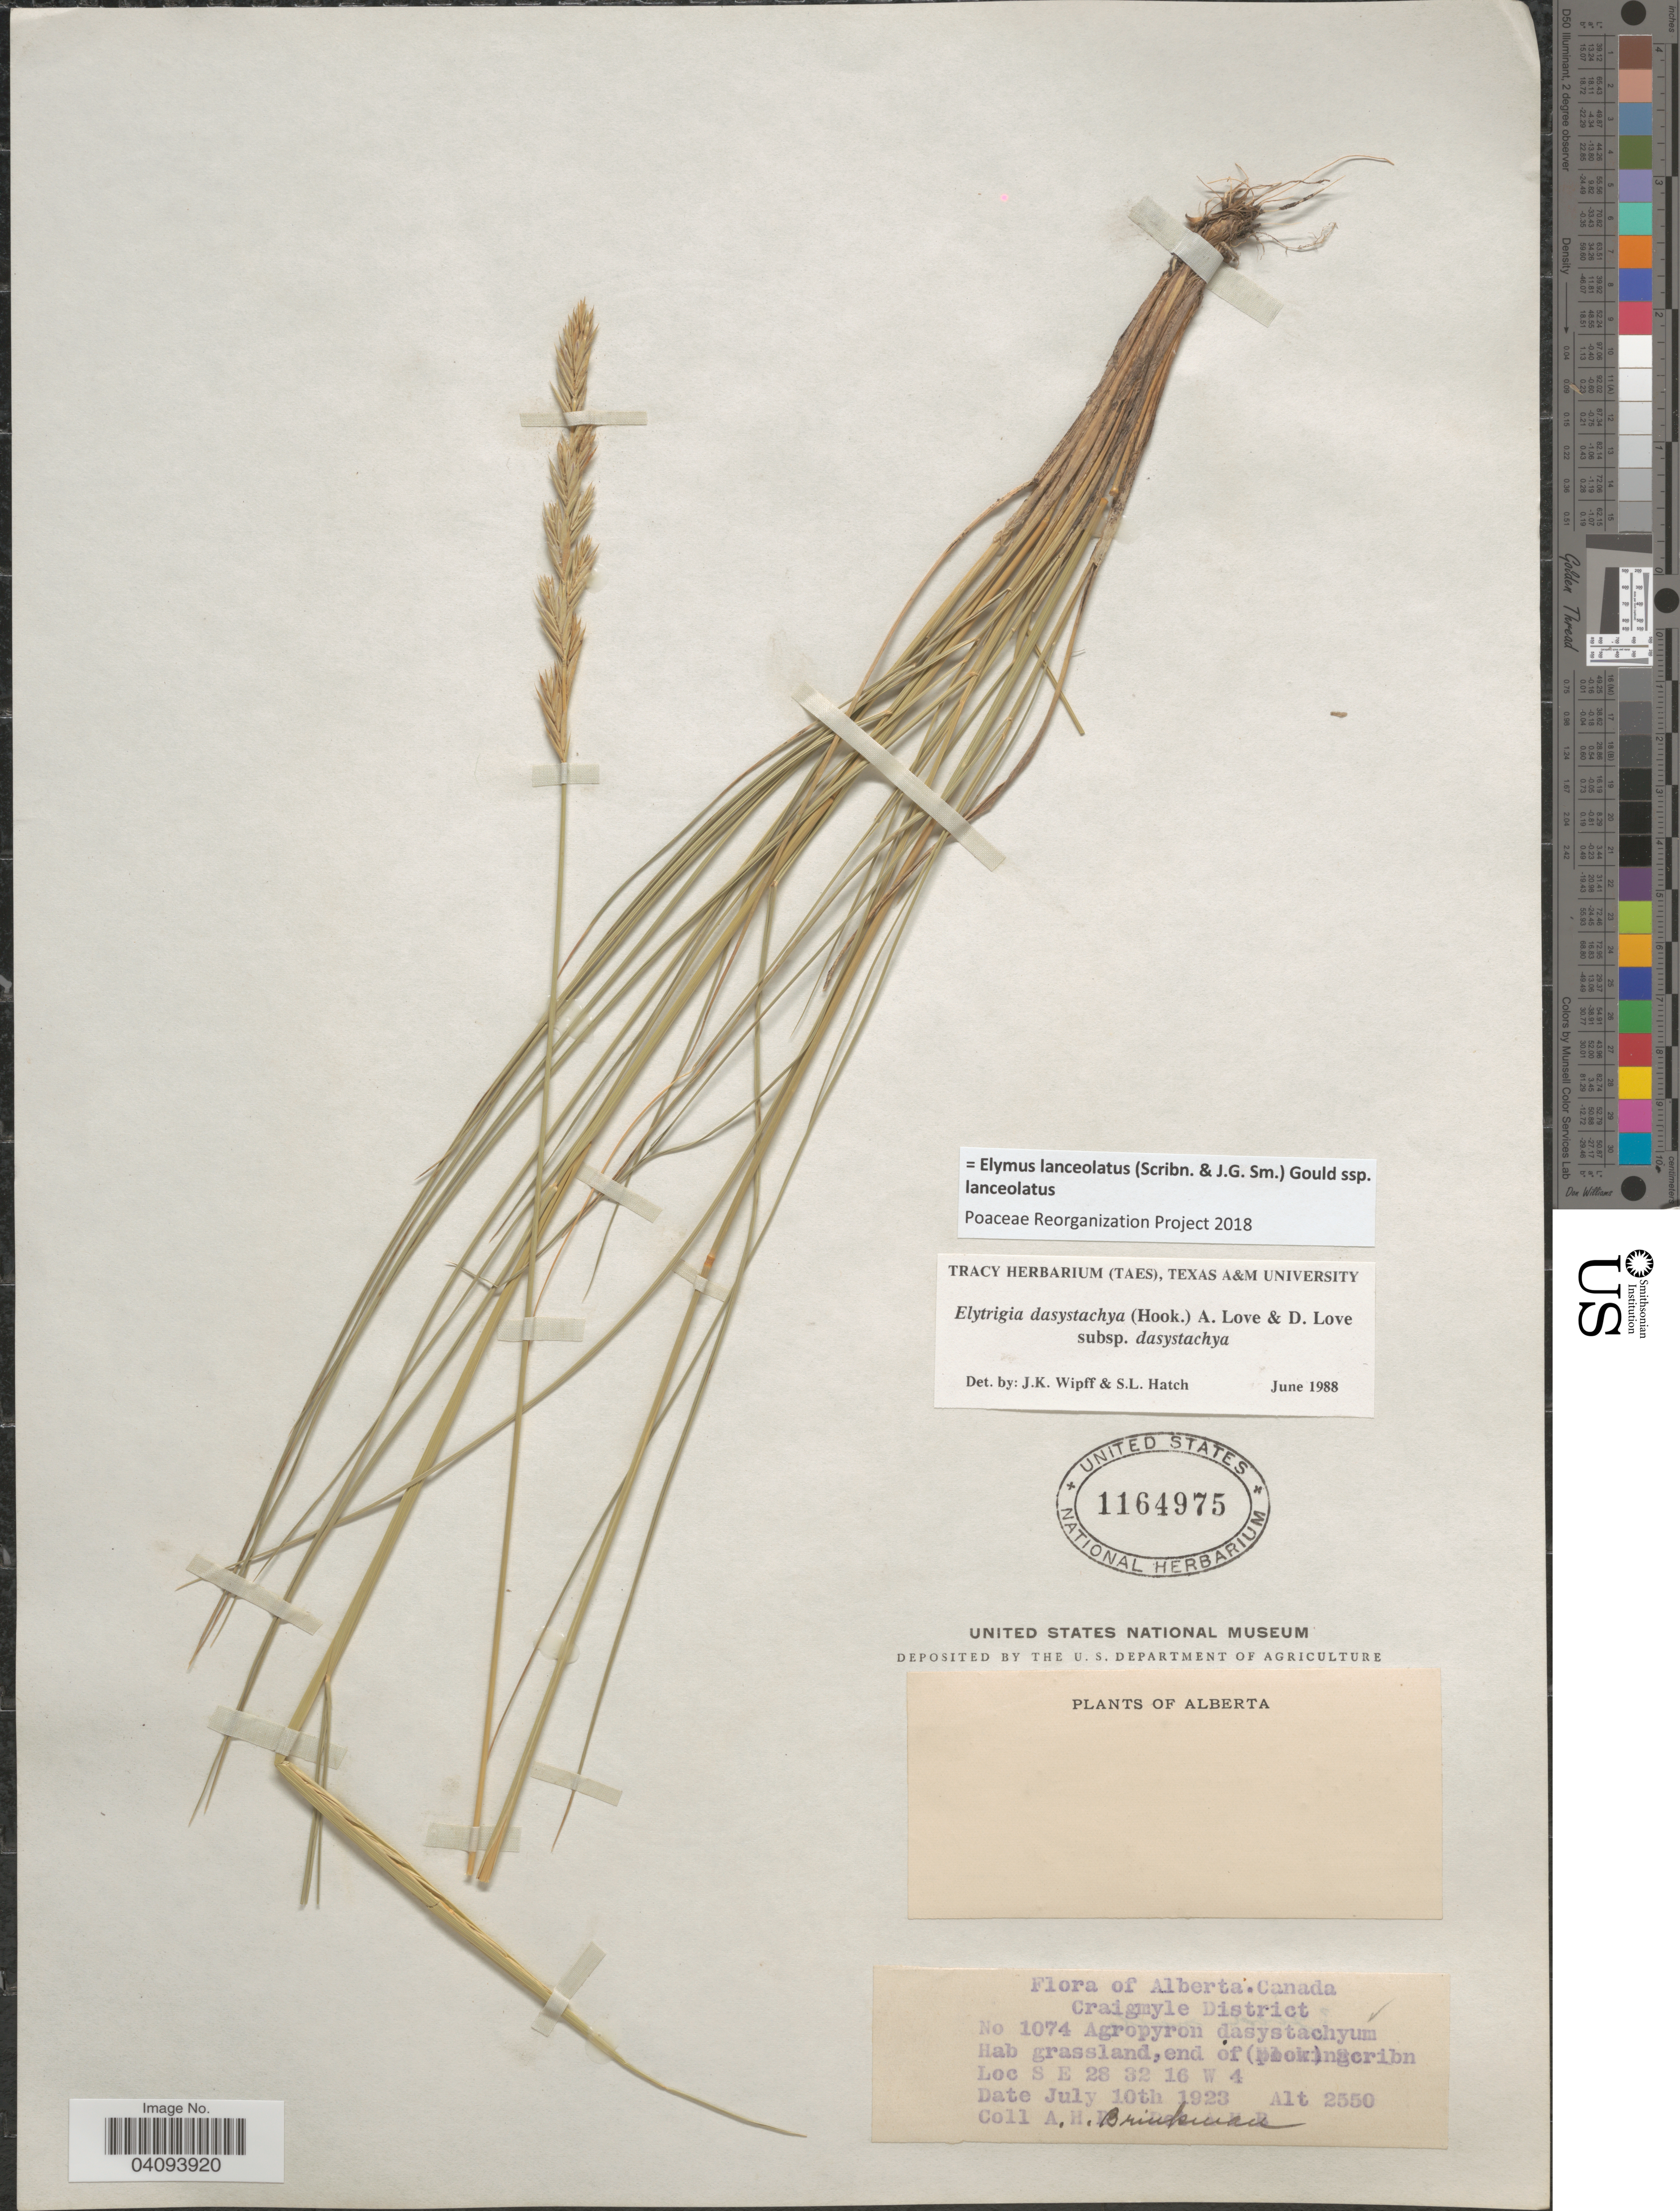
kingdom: Plantae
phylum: Tracheophyta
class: Liliopsida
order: Poales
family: Poaceae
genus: Elymus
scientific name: Elymus lanceolatus subsp. lanceolatus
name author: (Scribn. & J.G. Sm.) Gould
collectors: A. Brinkman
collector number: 1074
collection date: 1923-07-10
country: Canada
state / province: Alberta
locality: Craigmyle District. S E 28 32 16 W 4.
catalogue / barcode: US 1164975